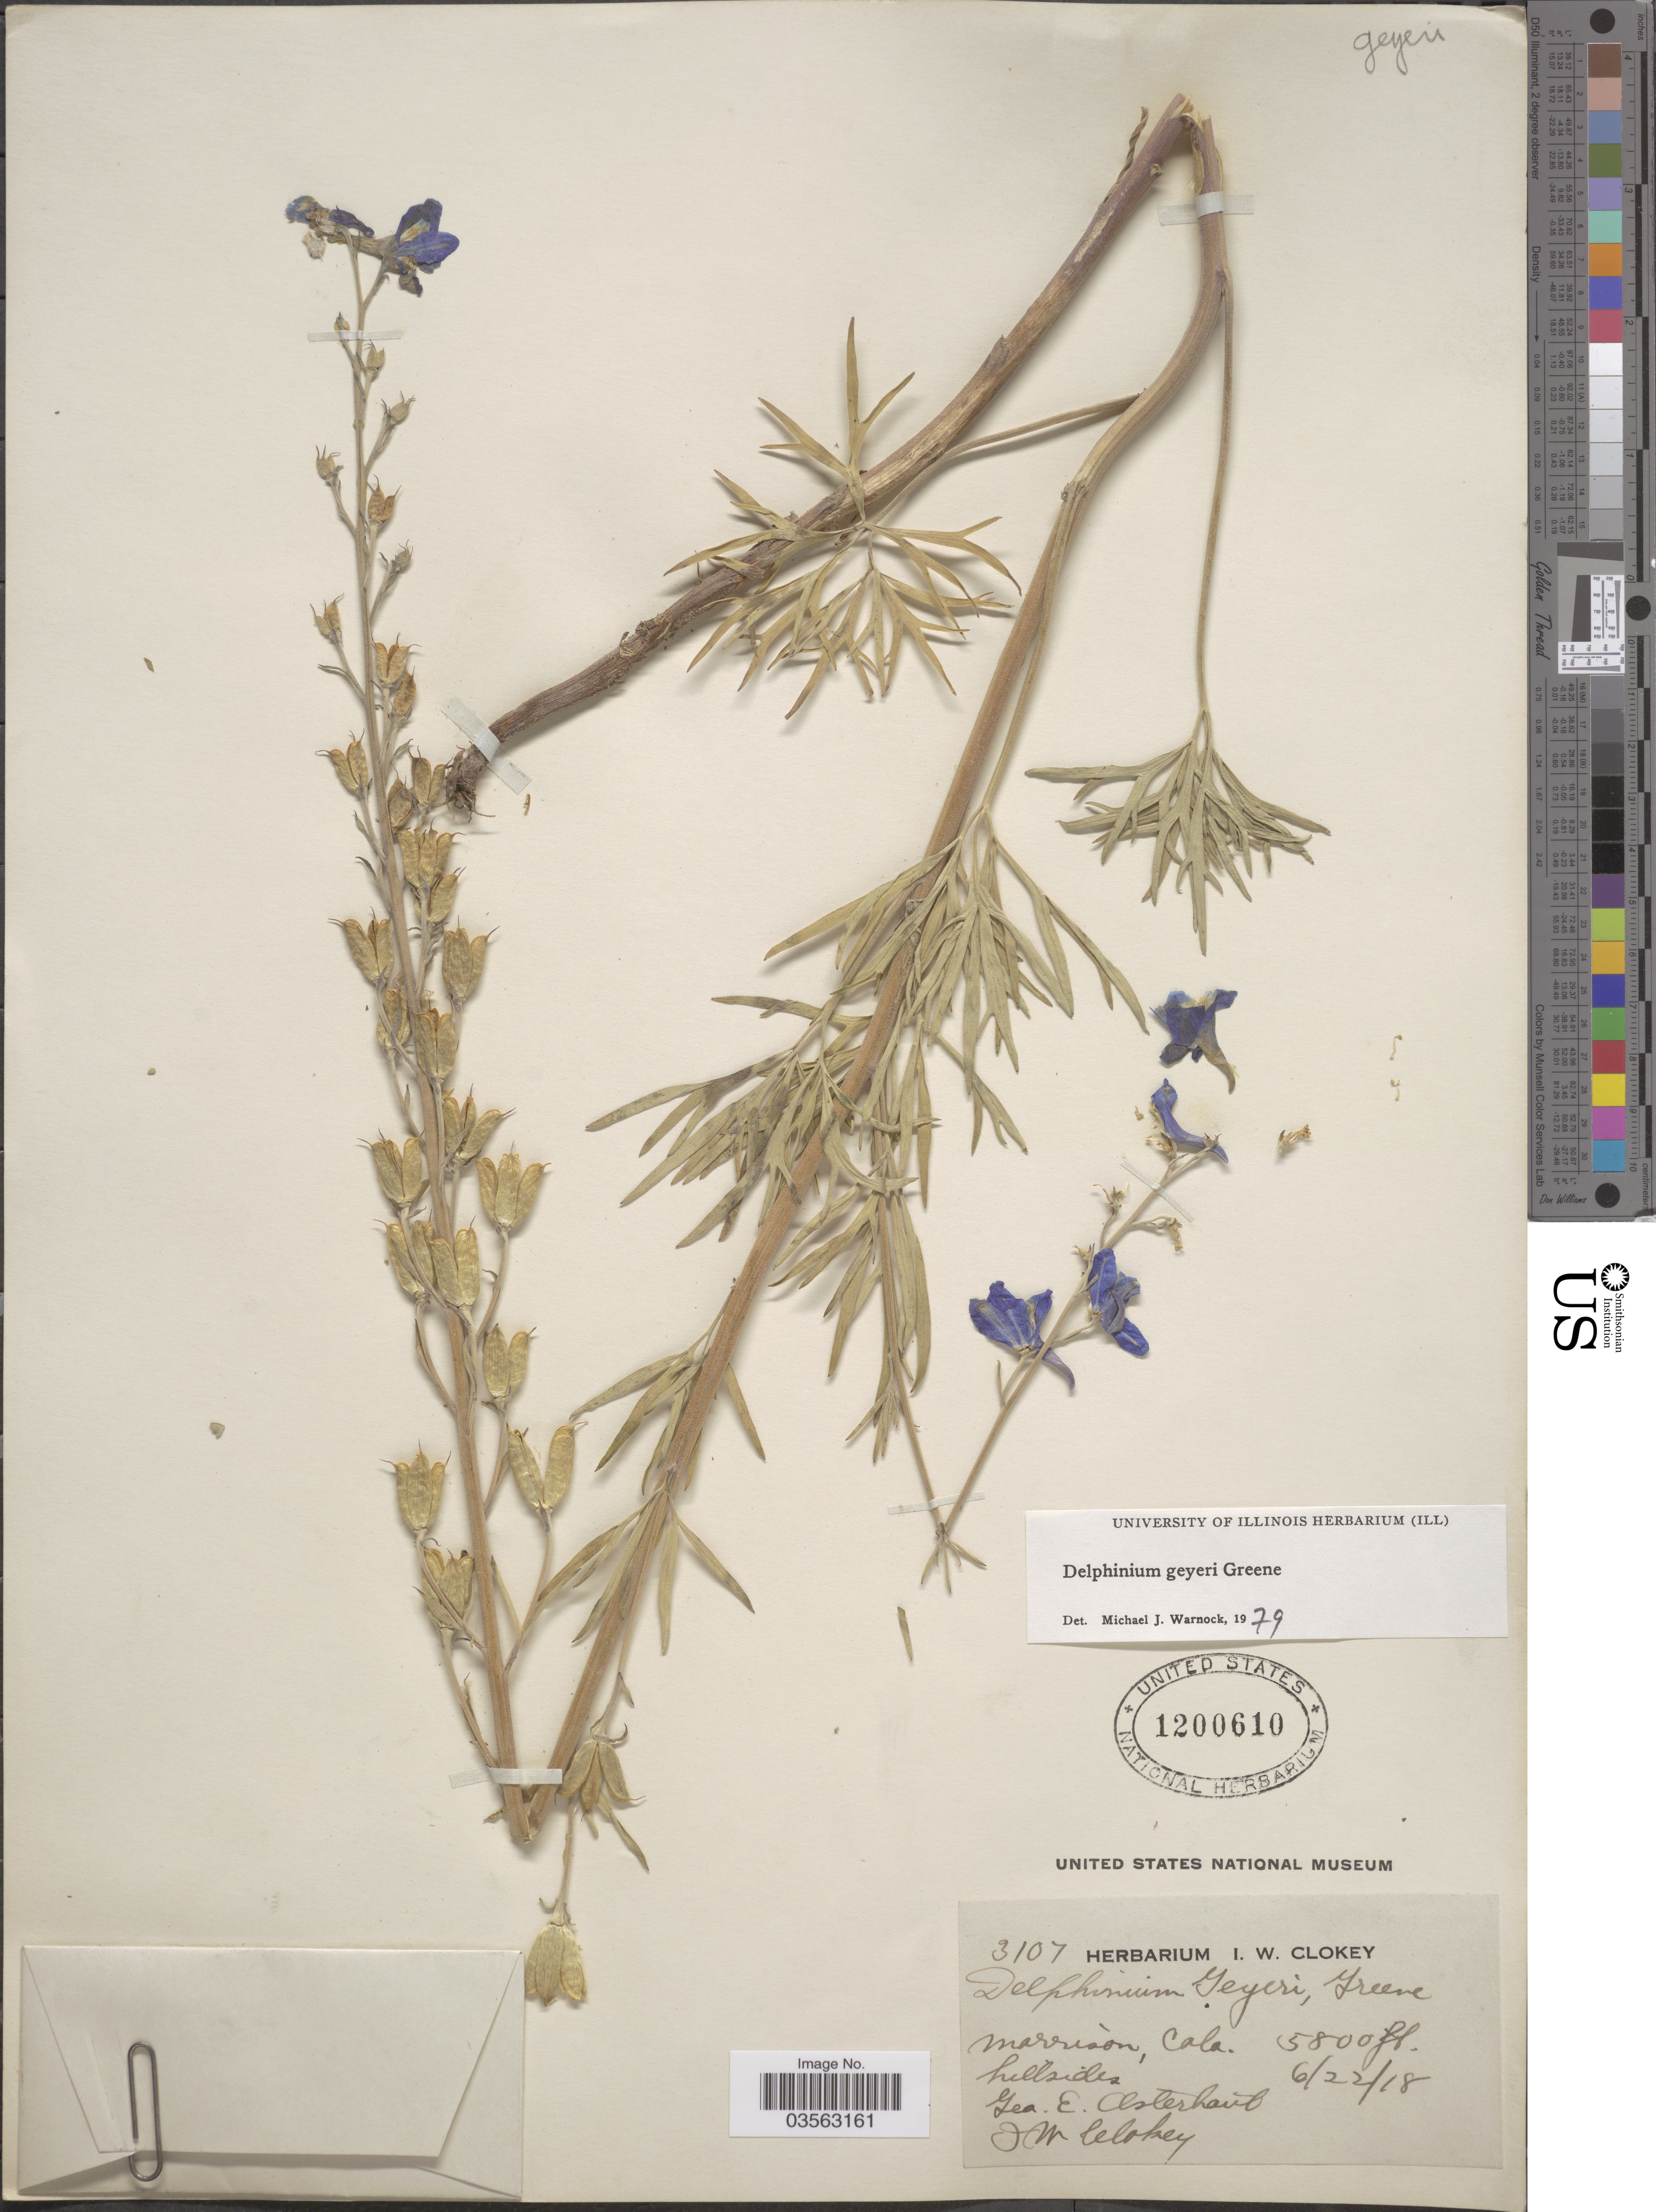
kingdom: Plantae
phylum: Tracheophyta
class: Magnoliopsida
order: Ranunculales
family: Ranunculaceae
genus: Delphinium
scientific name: Delphinium geyeri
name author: Greene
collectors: G. Osterhout & I. W. Clokey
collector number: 3107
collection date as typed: Transcribed d/m/y: 22/6/18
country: United States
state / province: Colorado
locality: Morrison.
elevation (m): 1768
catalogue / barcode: US 1200610